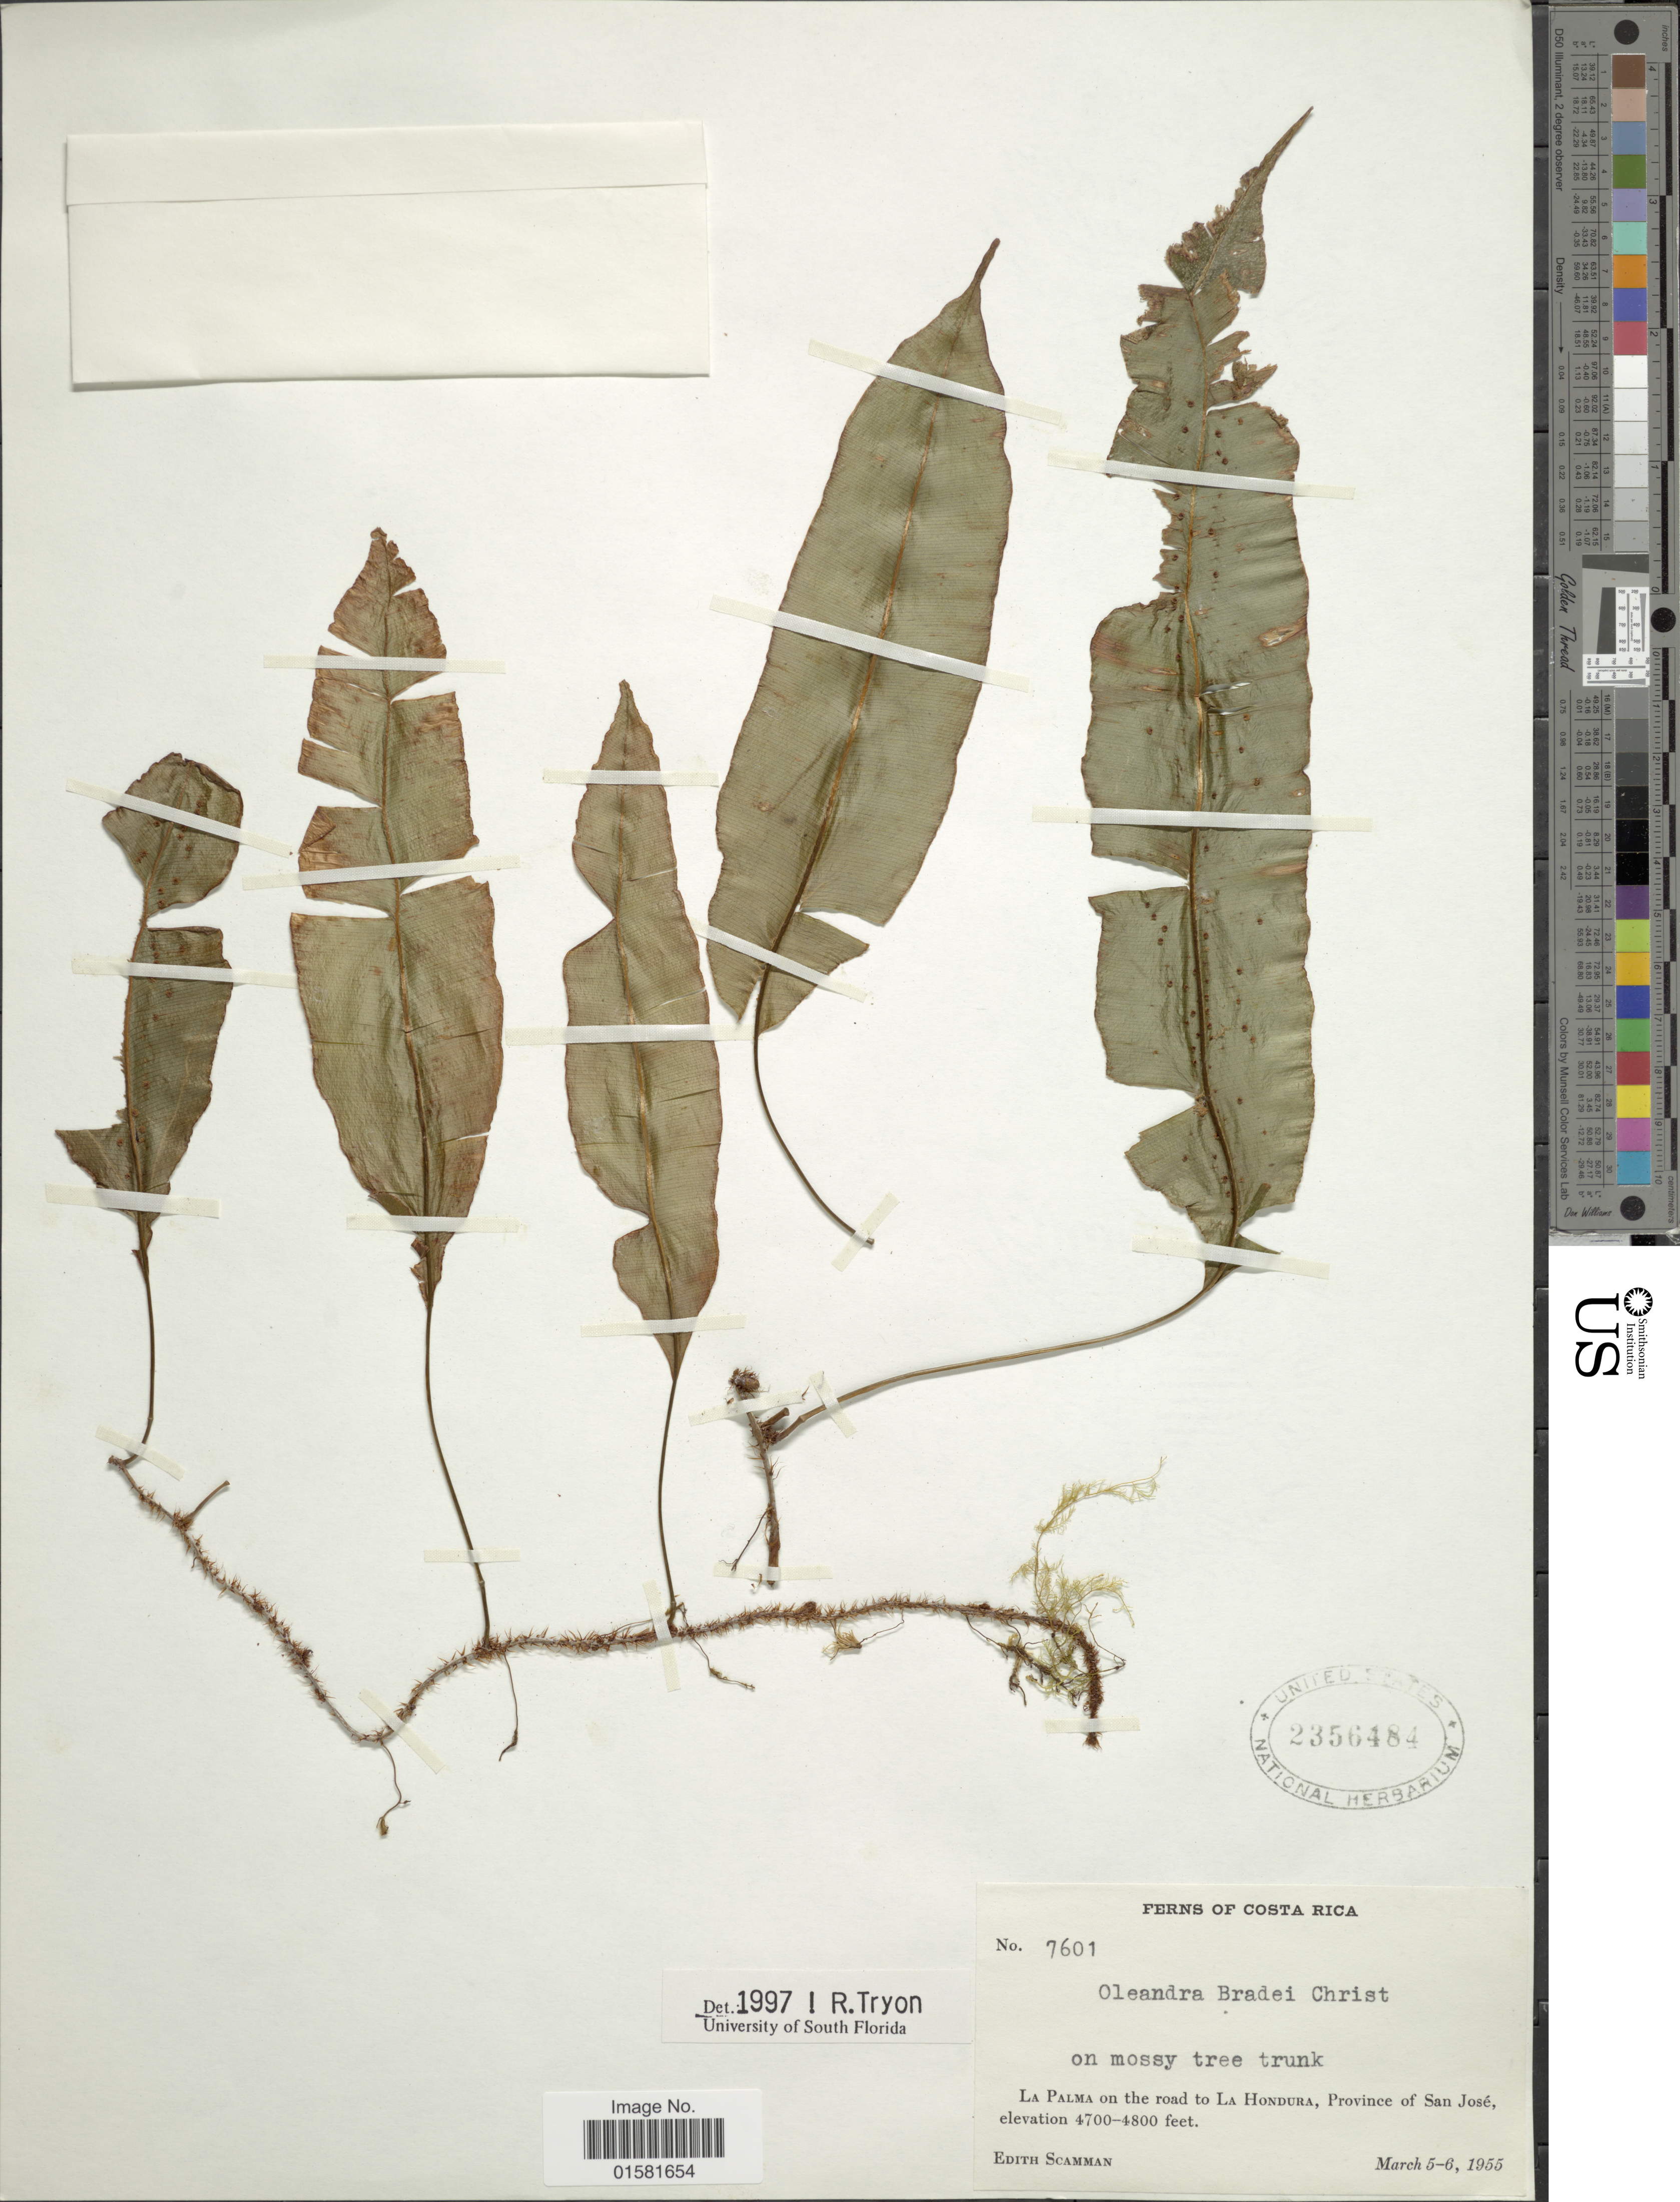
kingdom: Plantae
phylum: Tracheophyta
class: Polypodiopsida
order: Polypodiales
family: Oleandraceae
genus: Oleandra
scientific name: Oleandra bradei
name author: Christ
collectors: E. Scamman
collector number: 7601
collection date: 1955-03-05/1955-03-06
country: Costa Rica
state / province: San José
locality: Costa Rica, La Palma on the road to La Hondura, province of San Jose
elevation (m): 1433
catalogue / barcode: US 2356484